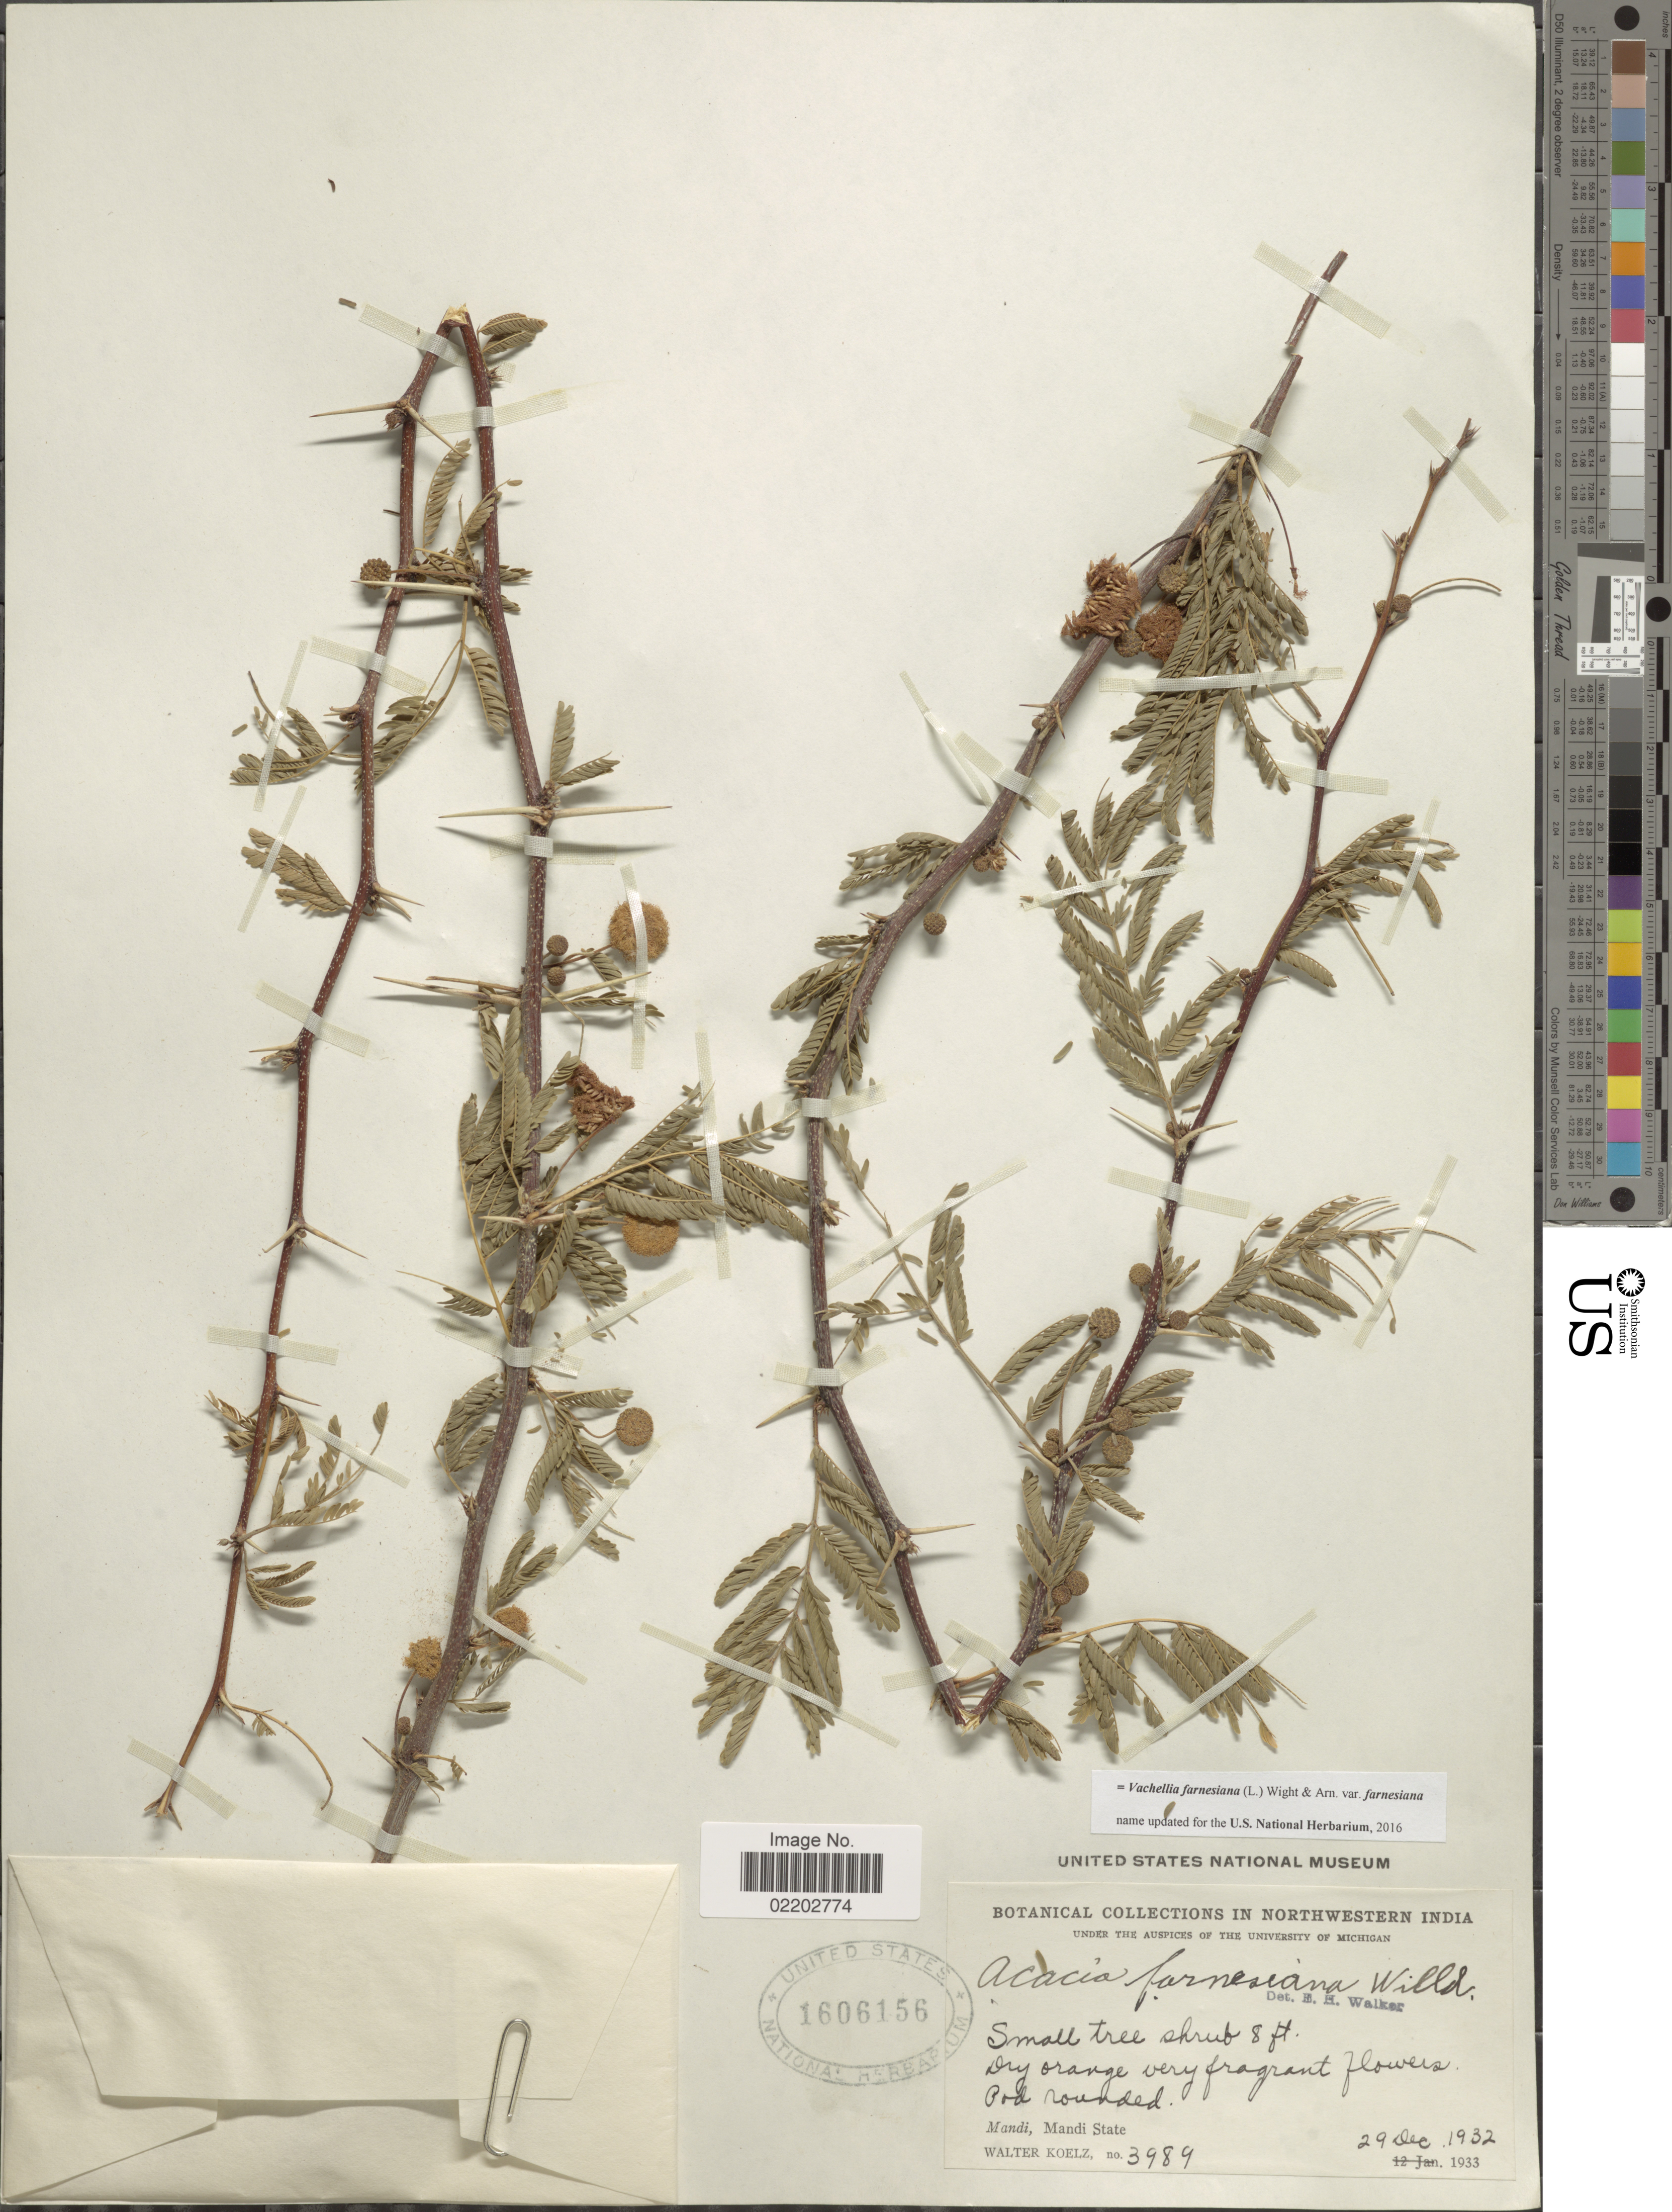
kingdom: Plantae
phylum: Tracheophyta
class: Magnoliopsida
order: Fabales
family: Fabaceae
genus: Vachellia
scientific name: Vachellia farnesiana var. farnesiana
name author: (L.) Wight & Arn.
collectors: W. N. Koelz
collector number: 3989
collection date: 1932-12-29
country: India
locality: Northwestern India, Mandi, Mandi State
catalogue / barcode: US 1606156